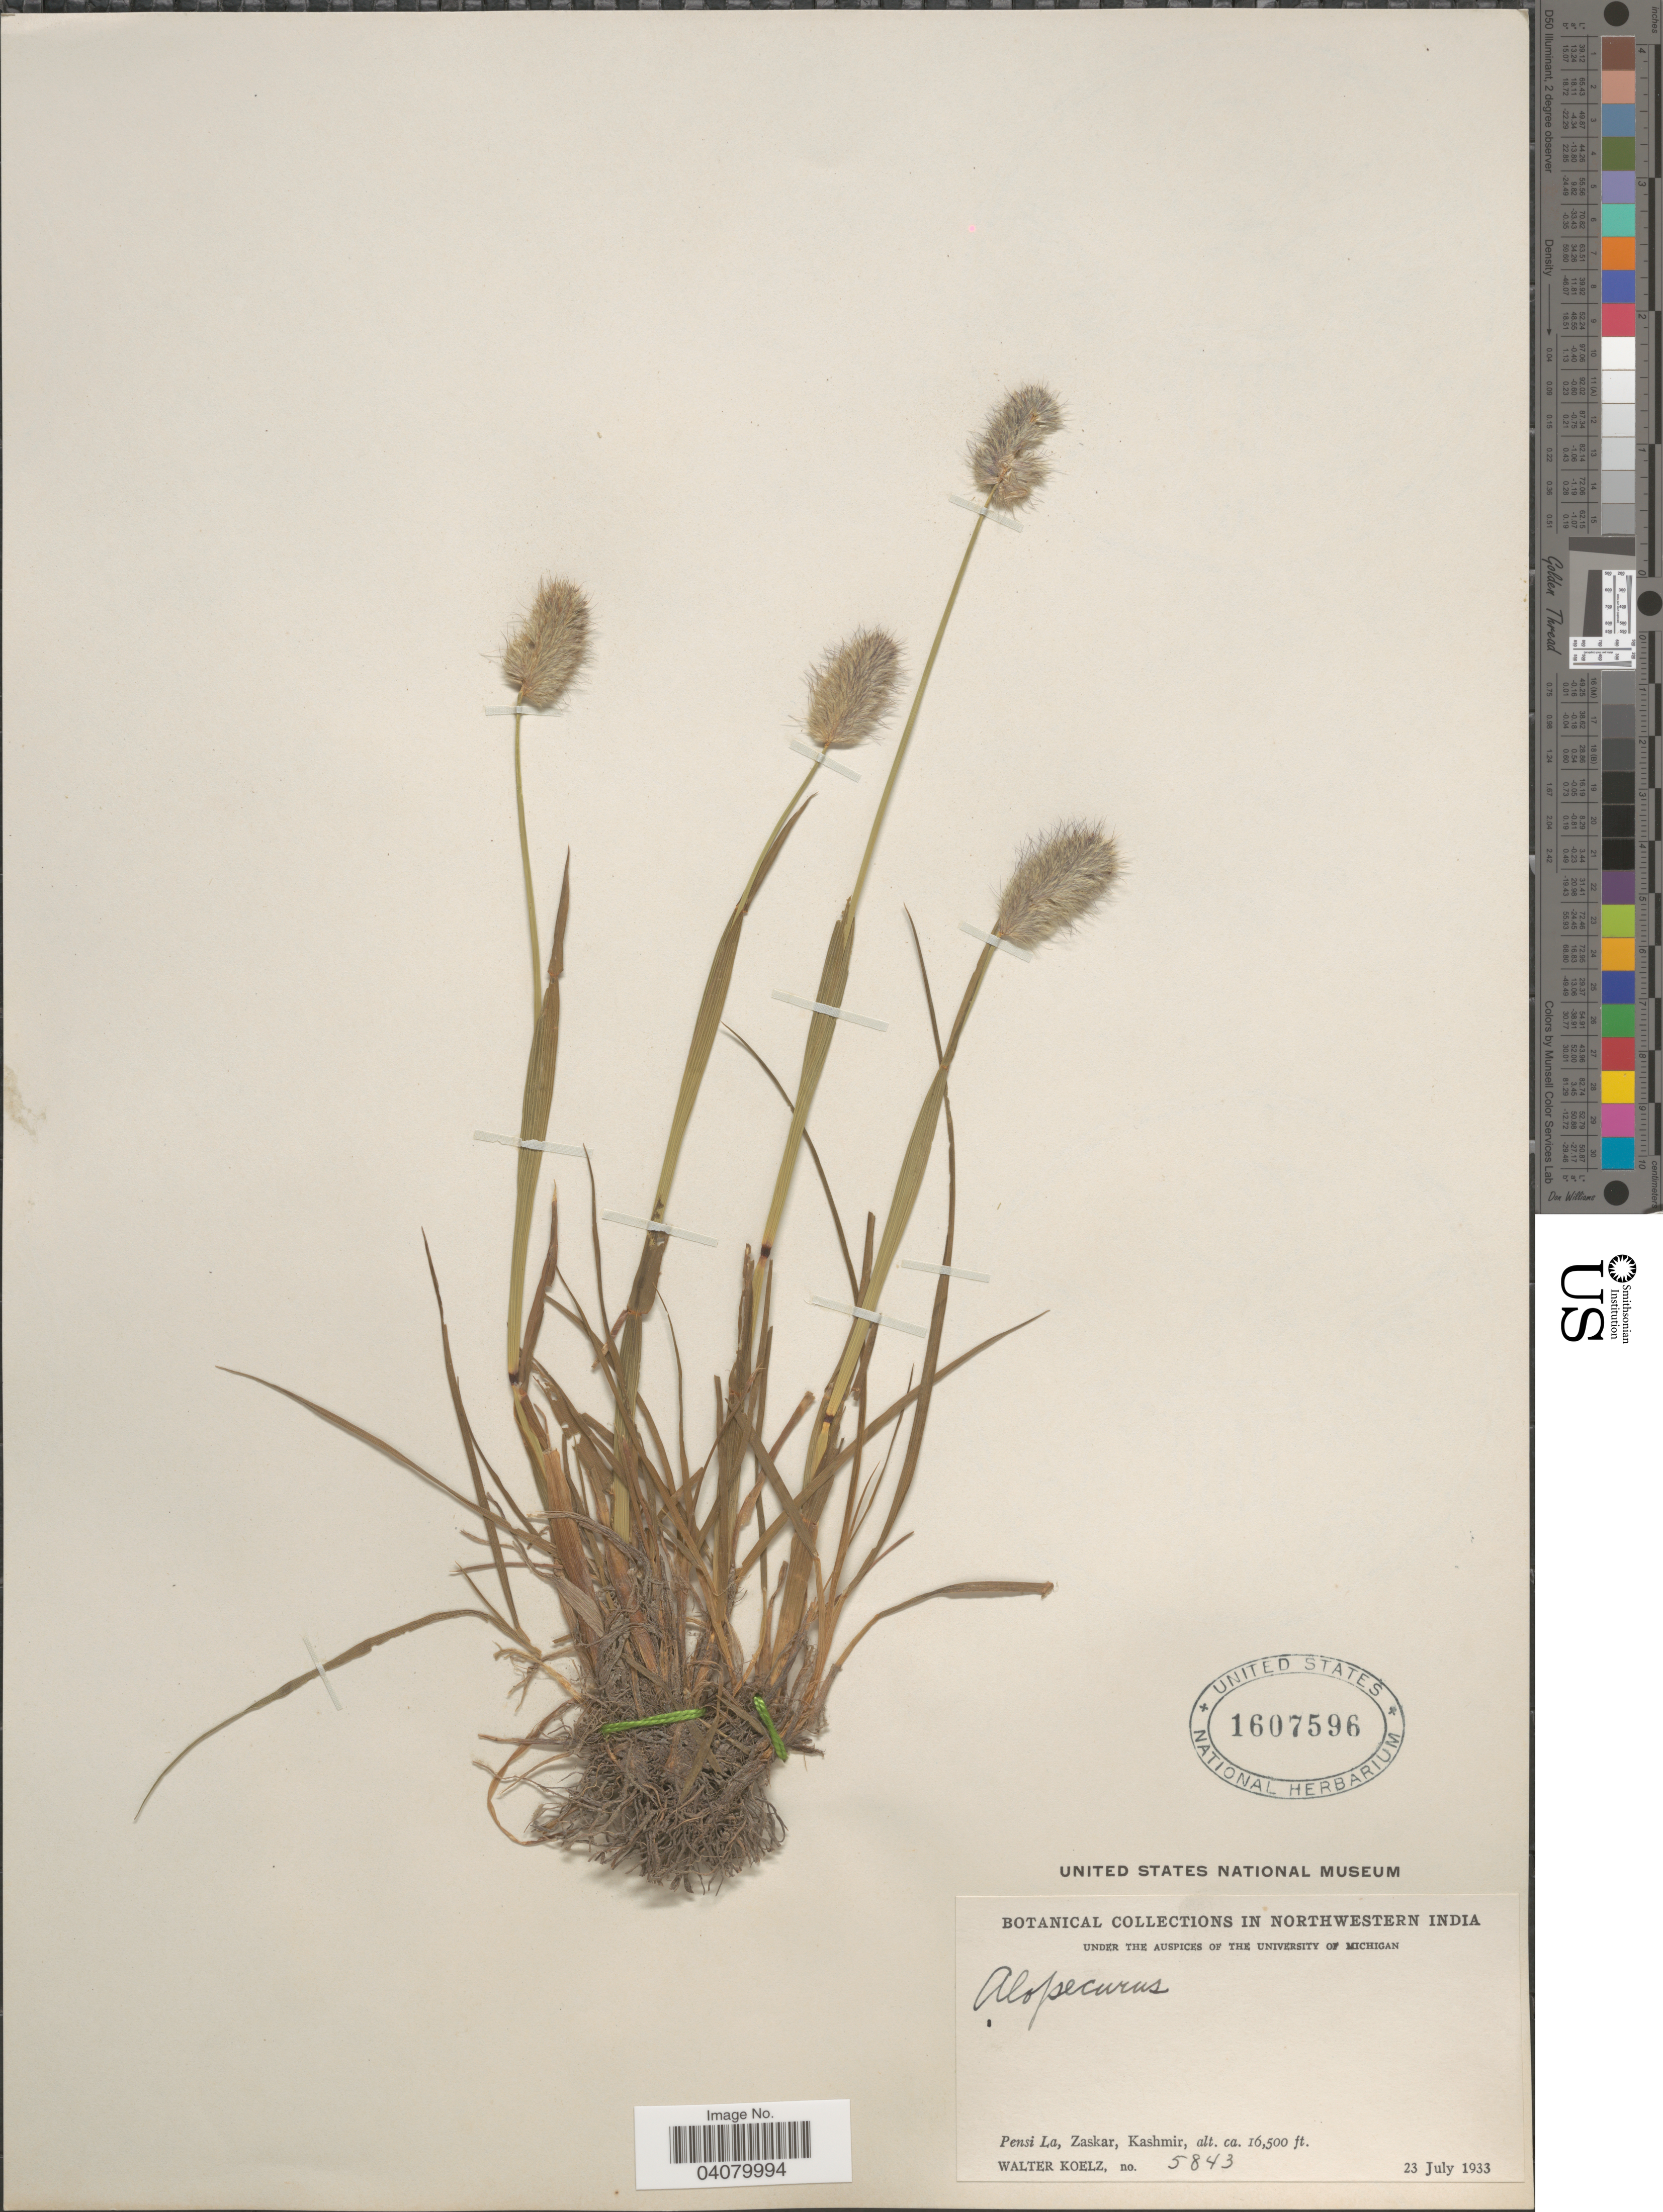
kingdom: Plantae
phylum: Tracheophyta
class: Liliopsida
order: Poales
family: Poaceae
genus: Alopecurus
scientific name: Alopecurus himalaicus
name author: Hook. f.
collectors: W. N. Koelz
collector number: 5843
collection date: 1933-07-23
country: India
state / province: Jammu and Kashmir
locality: Northwestern India. Pensi La, Zaskar, Kashmir.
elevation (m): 5029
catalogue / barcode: US 1607596